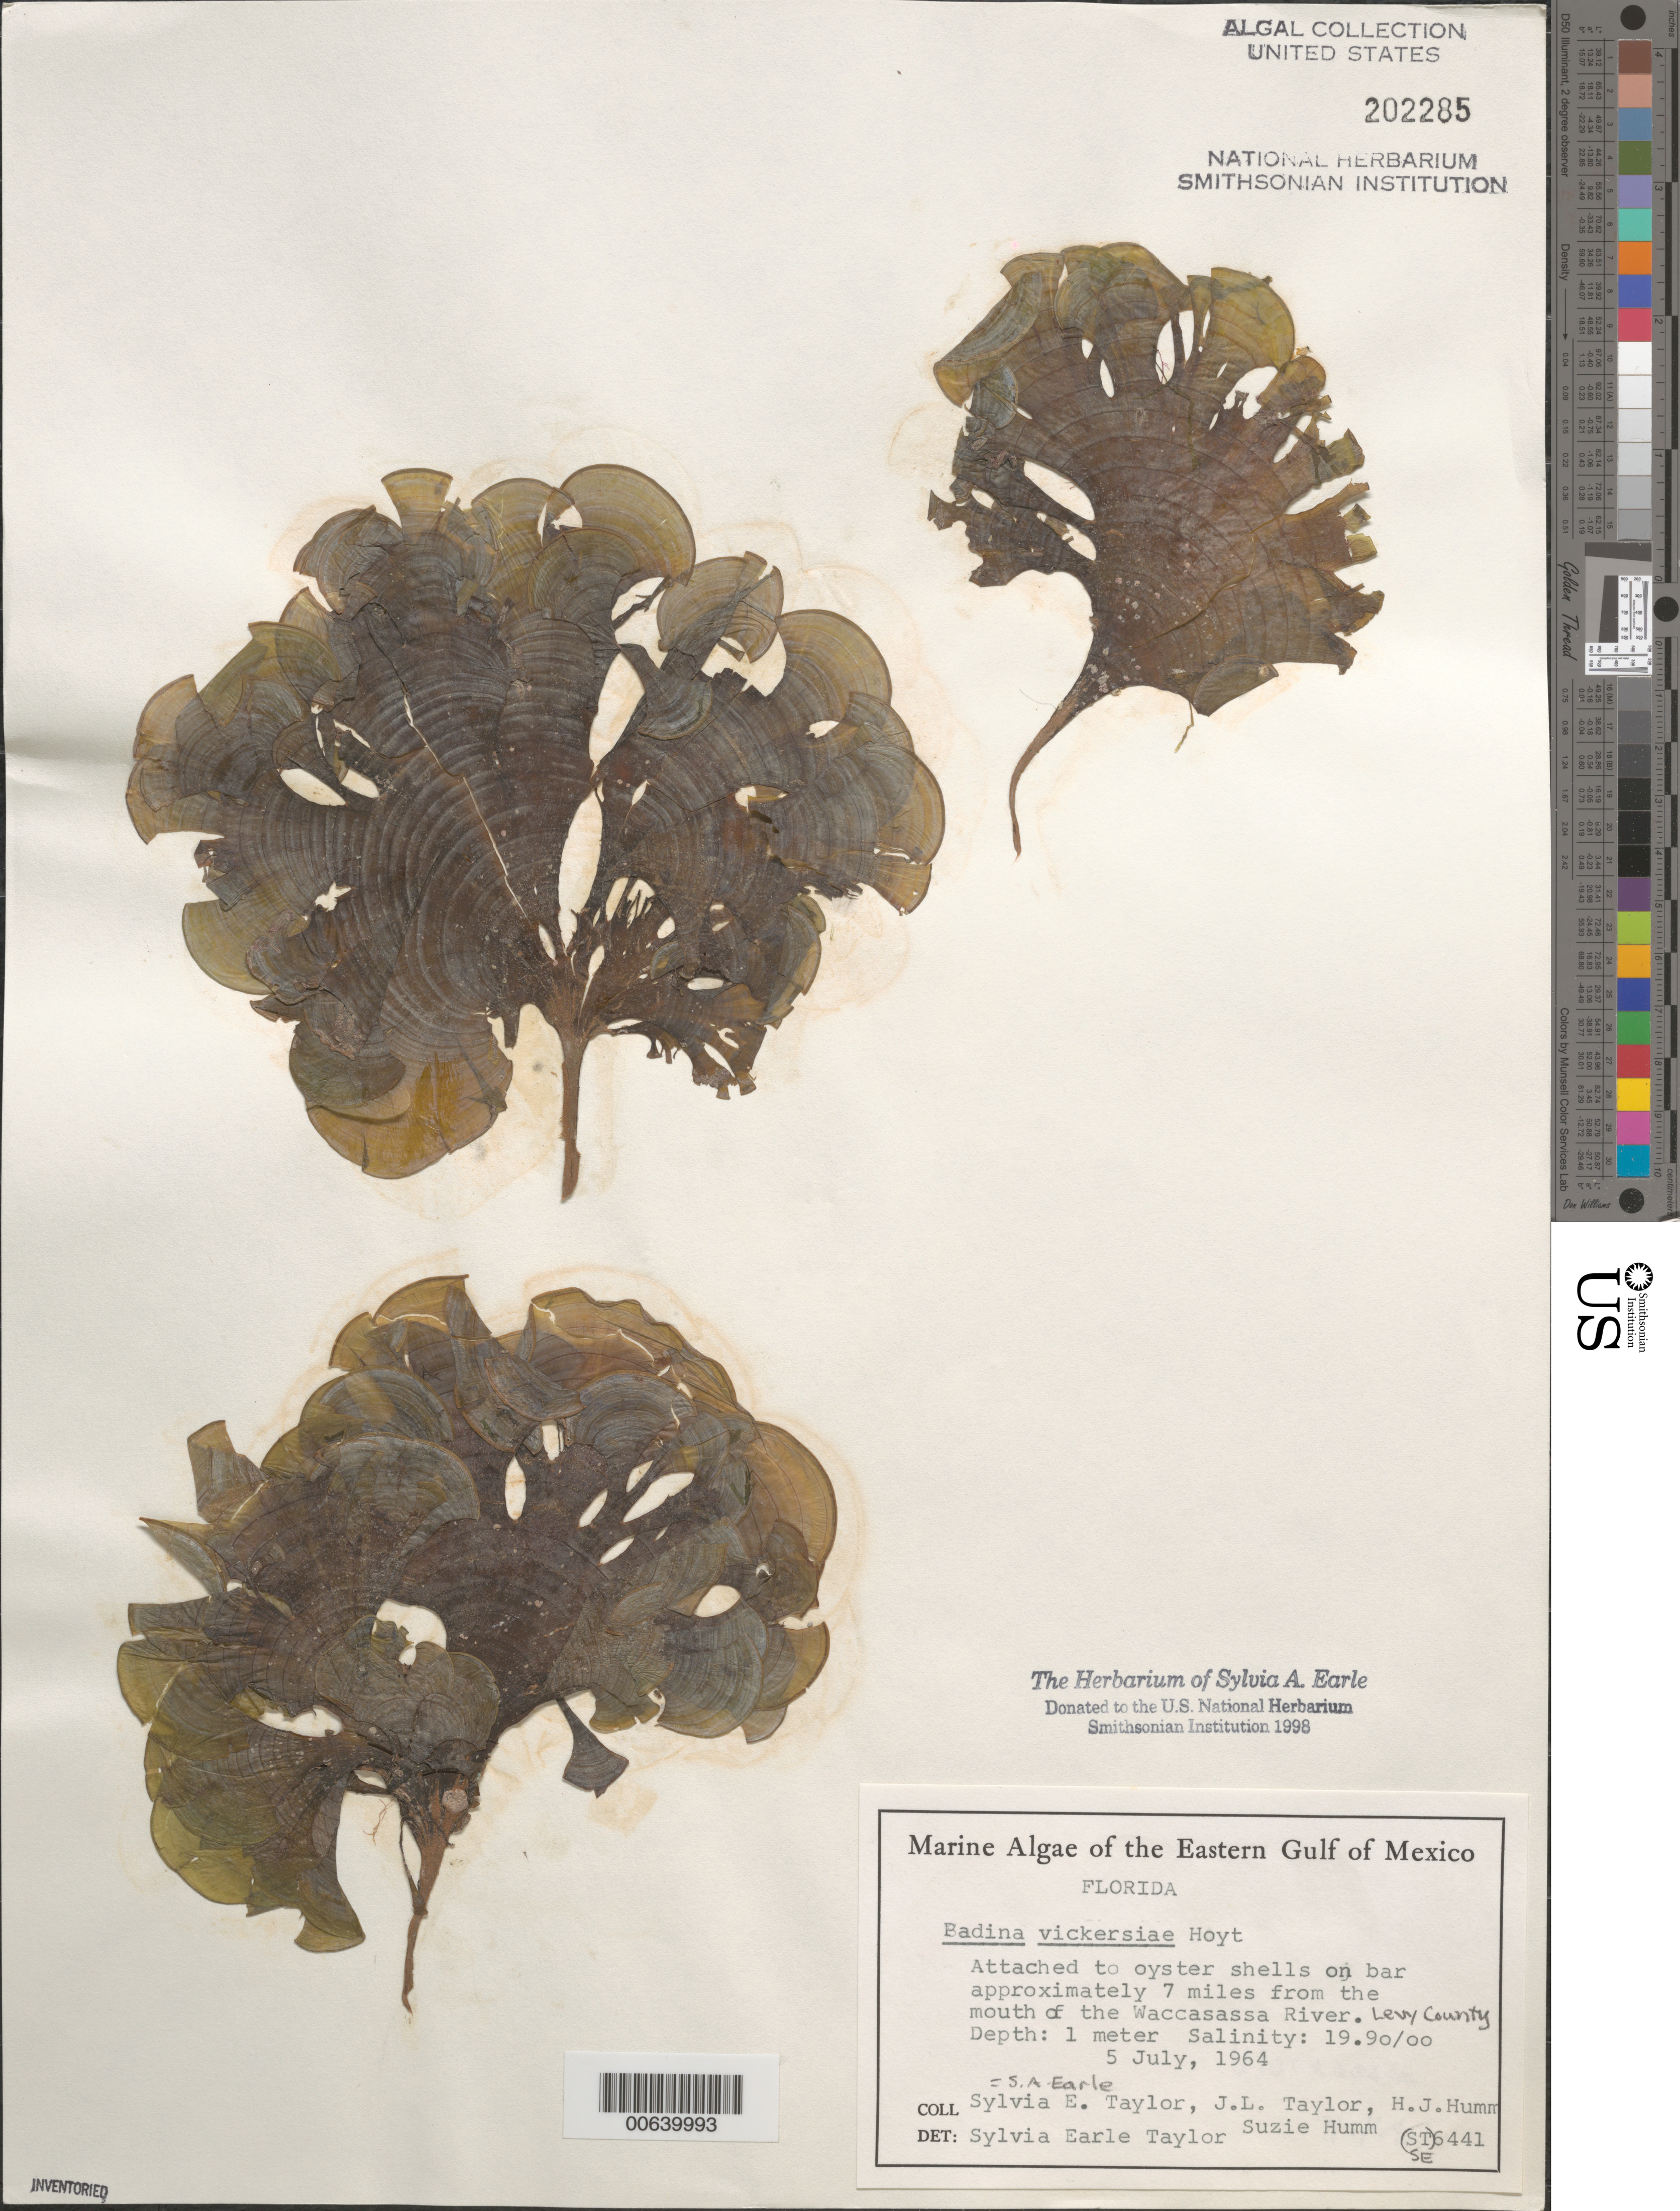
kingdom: Chromista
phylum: Ochrophyta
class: Phaeophyceae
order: Dictyotales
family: Dictyotaceae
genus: Padina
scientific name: Padina gymnospora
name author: (Kütz.) O.G. Sond.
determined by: Algae name updating Project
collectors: S. A. Earle, J. L. Taylor, H. J. Humm & S. Humm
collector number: SE 6441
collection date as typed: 05 Jul 1964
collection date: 1964-07-05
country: United States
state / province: Florida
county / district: Levy County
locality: Reef ca. 7 miles off Waccasassa River mouth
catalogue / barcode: US 202285